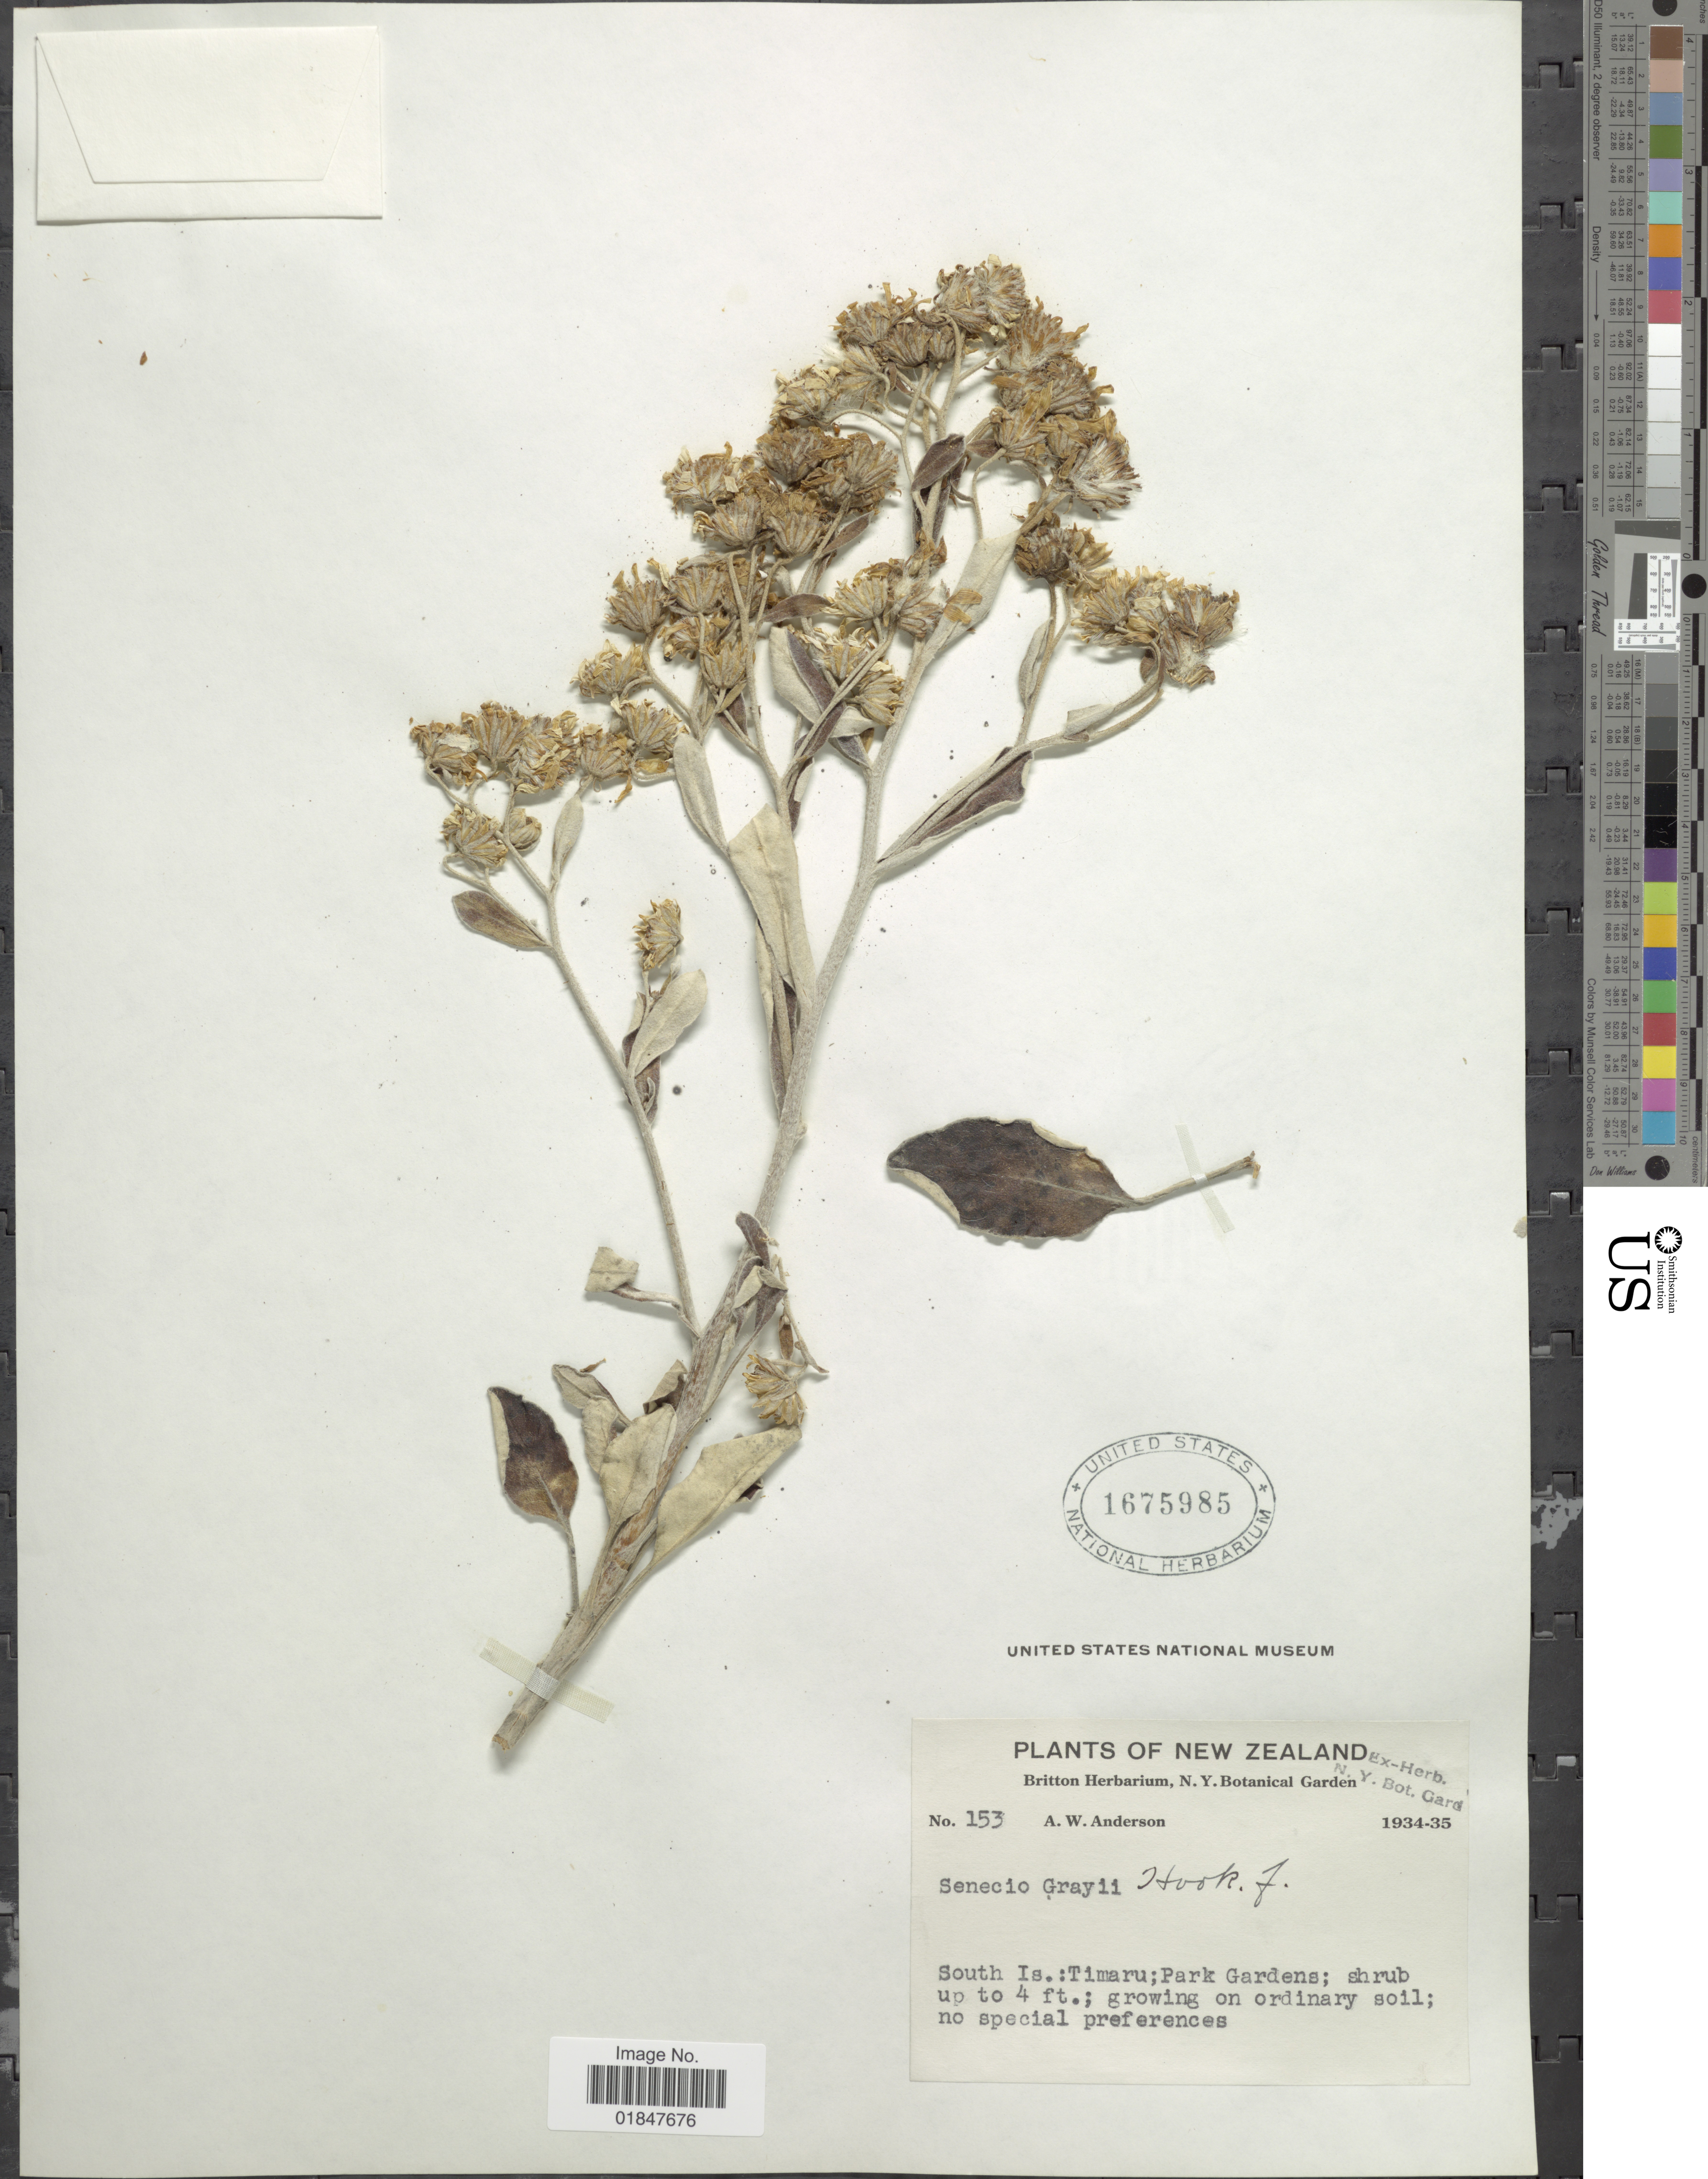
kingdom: Plantae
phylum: Tracheophyta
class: Magnoliopsida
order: Asterales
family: Asteraceae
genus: Brachyglottis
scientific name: Brachyglottis greyi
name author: (Hook. f.) B. Nord.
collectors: A. W. Anderson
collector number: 153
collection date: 1934/1935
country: New Zealand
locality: South Is.: Timaru; Park Gardens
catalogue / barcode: US 1675985